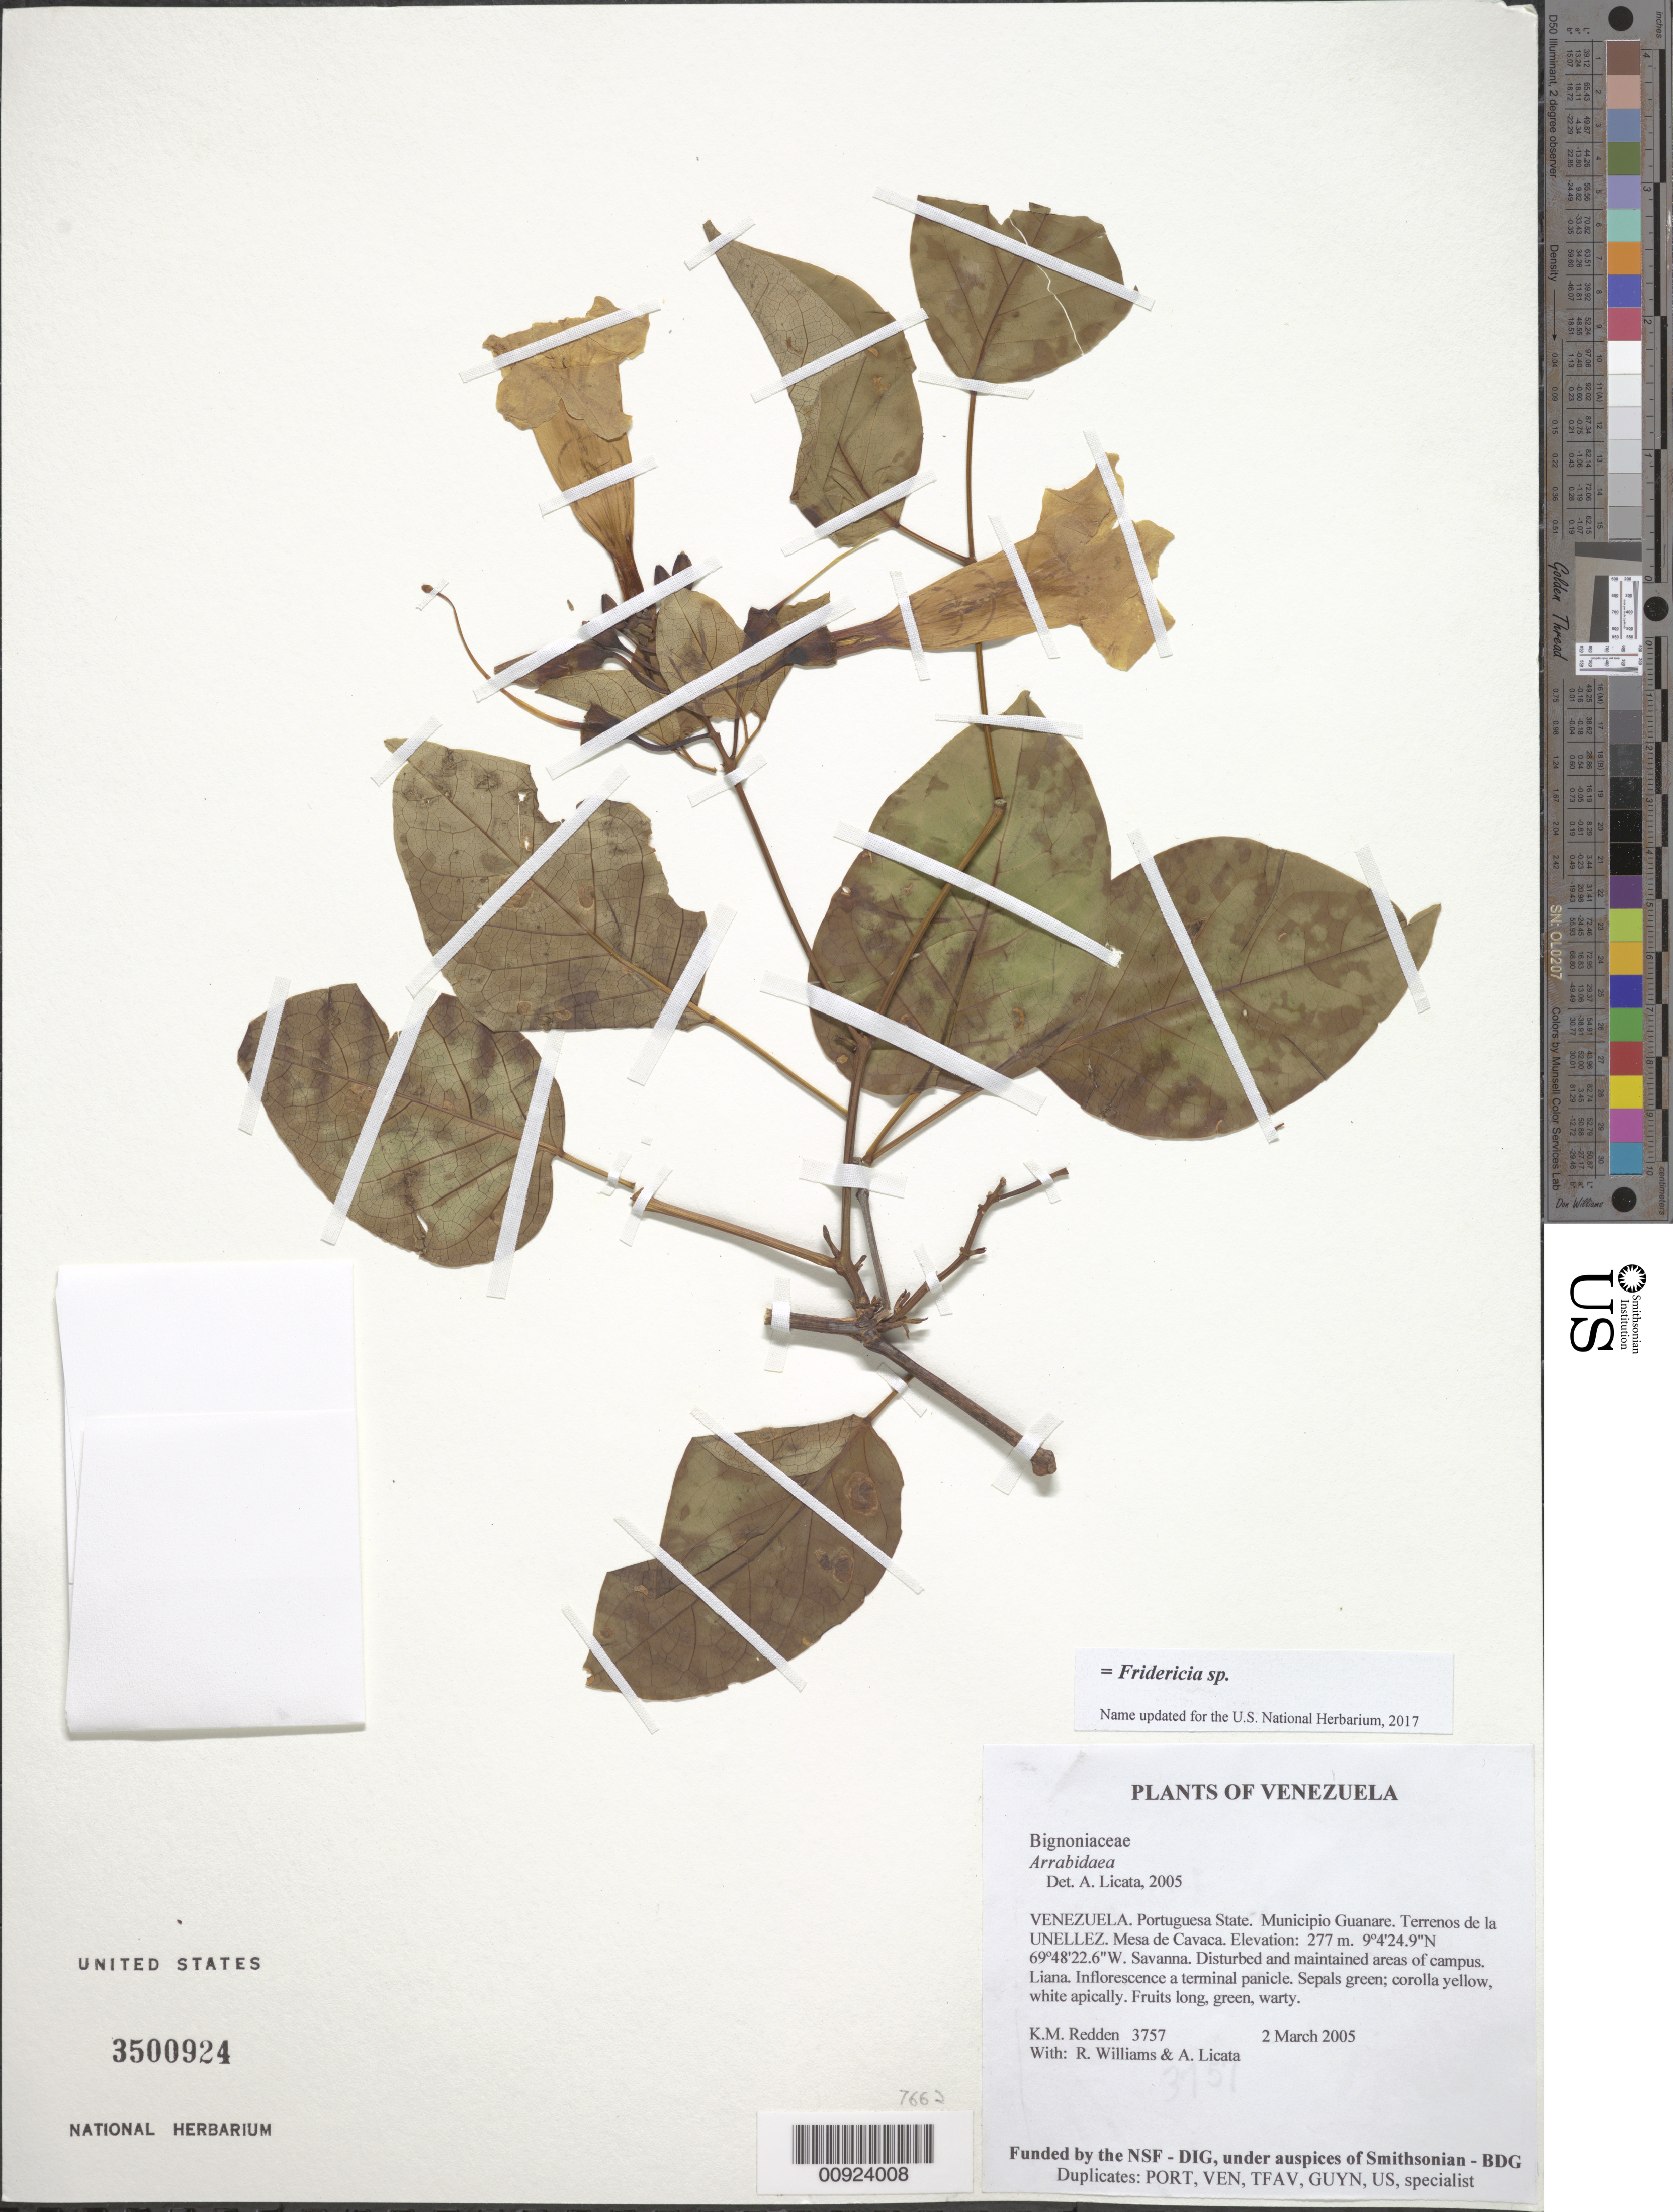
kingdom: Plantae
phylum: Tracheophyta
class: Magnoliopsida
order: Lamiales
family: Bignoniaceae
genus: Fridericia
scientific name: Fridericia sp.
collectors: K. M. Redden, R. Williams & A. Licata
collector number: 3757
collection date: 2005-03-02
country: Venezuela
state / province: Portuguesa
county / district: Guanare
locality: Terrenos de la UNELLEZ. Mesa de Cavaca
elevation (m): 277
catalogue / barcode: US 3500924